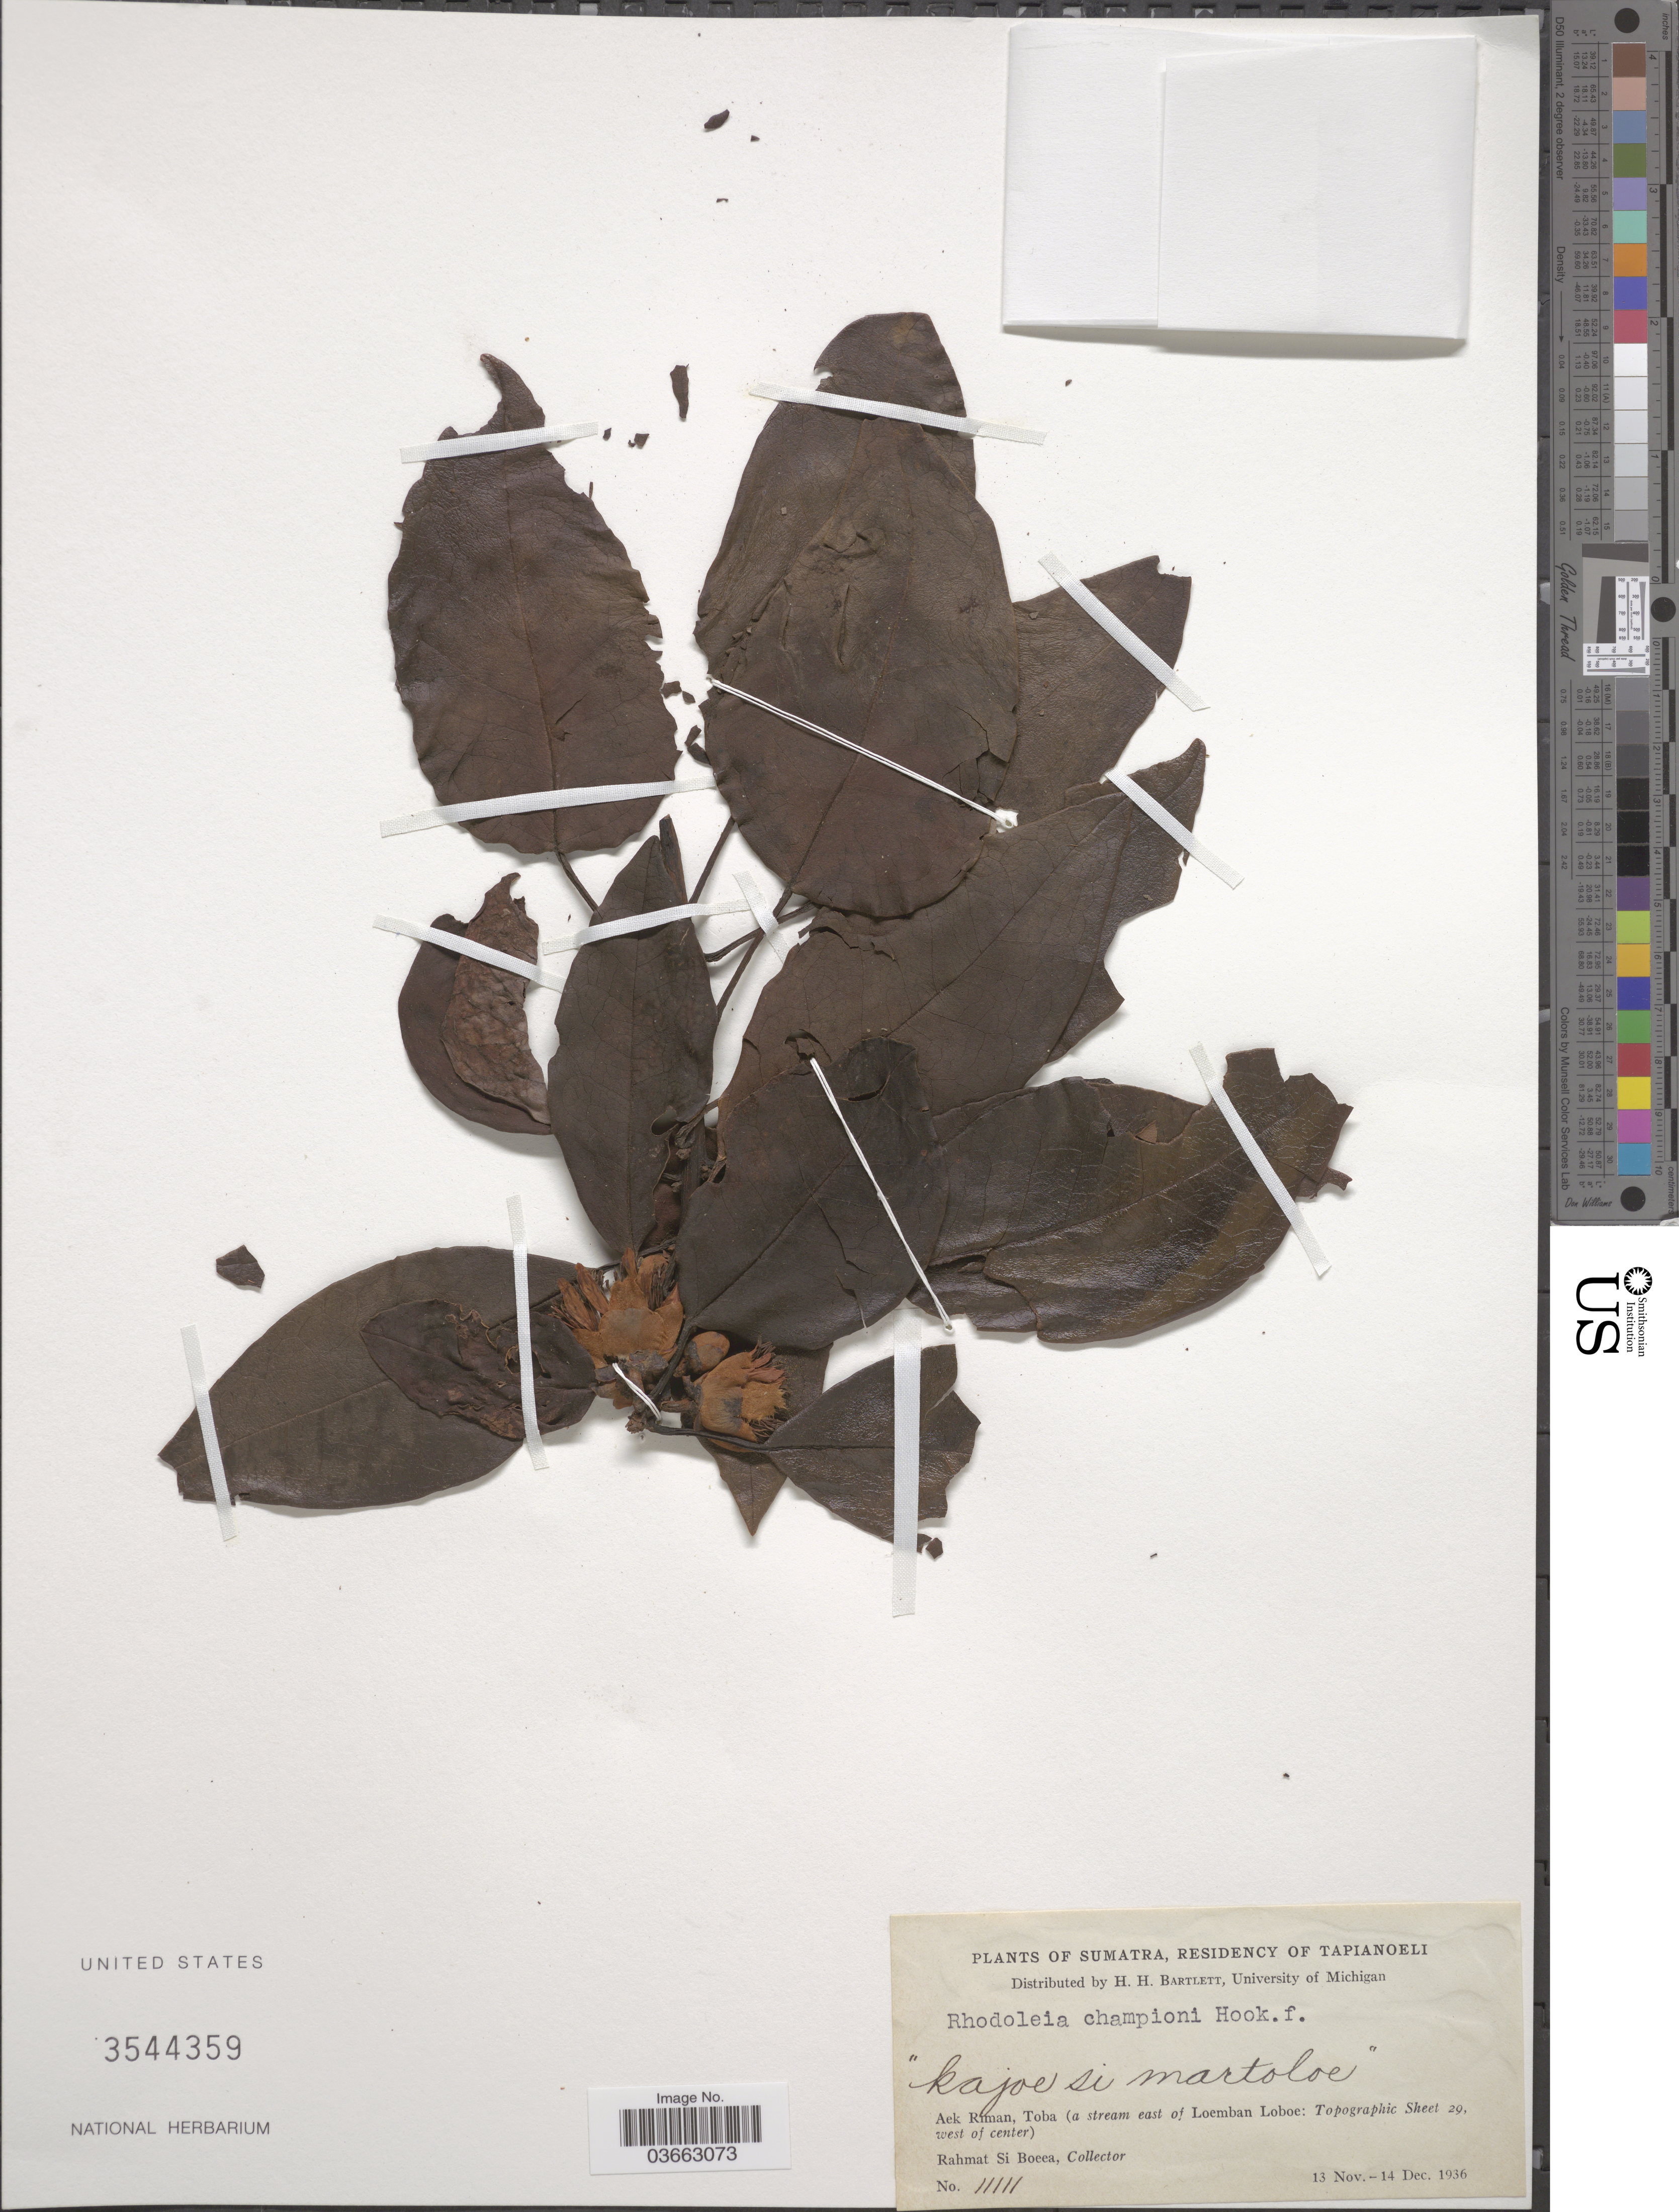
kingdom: Plantae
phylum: Tracheophyta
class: Magnoliopsida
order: Saxifragales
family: Hamamelidaceae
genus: Rhodoleia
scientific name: Rhodoleia championii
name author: Hook. f.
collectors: Rahmat Si Boeea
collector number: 11111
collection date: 1936-11-13/1936-12-14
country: Indonesia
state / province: Sumatra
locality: Residency of Tapianoeli. Aek Riman, Toba (a stream east of Loemban Loboe: topographic Sheet 29, west of center).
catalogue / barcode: US 3544359